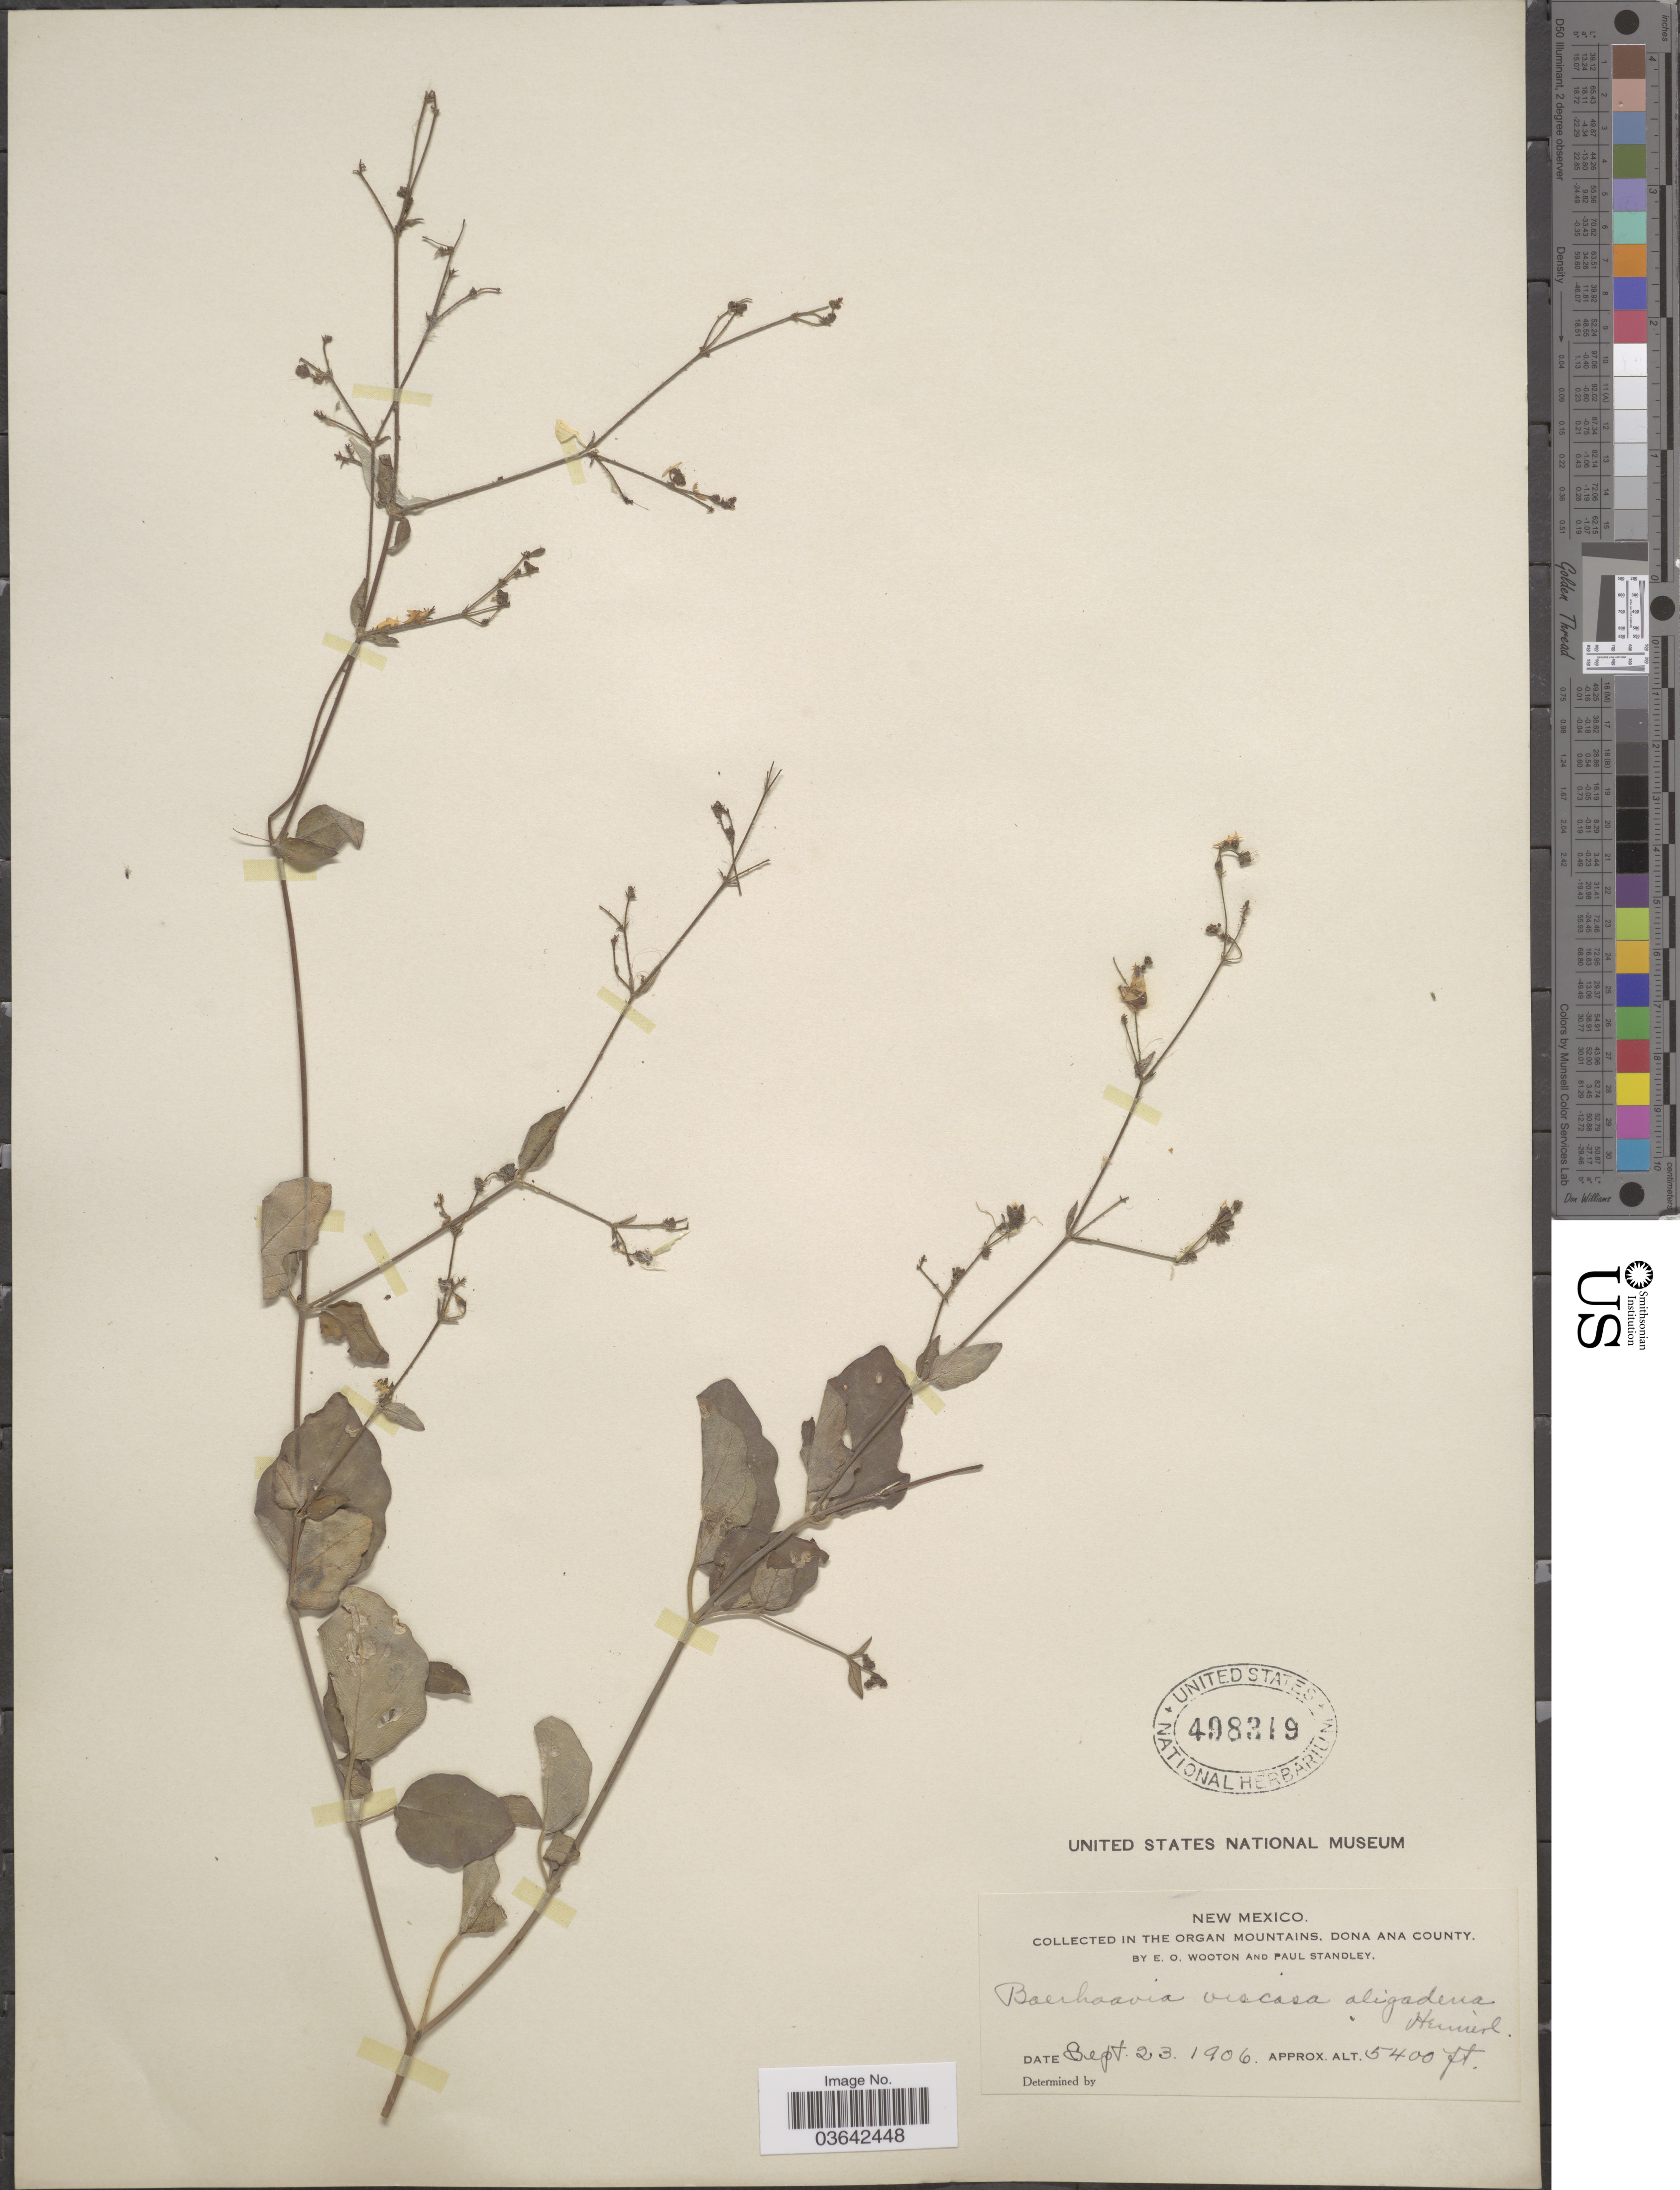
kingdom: Plantae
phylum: Tracheophyta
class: Magnoliopsida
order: Caryophyllales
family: Nyctaginaceae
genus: Boerhavia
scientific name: Boerhavia coccinea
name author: Mill.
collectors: E. O. Wooton & P. C. Standley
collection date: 1906-09-23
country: United States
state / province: New Mexico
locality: The Organ Mountains, Dona Ana County.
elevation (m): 1646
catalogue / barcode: US 498319